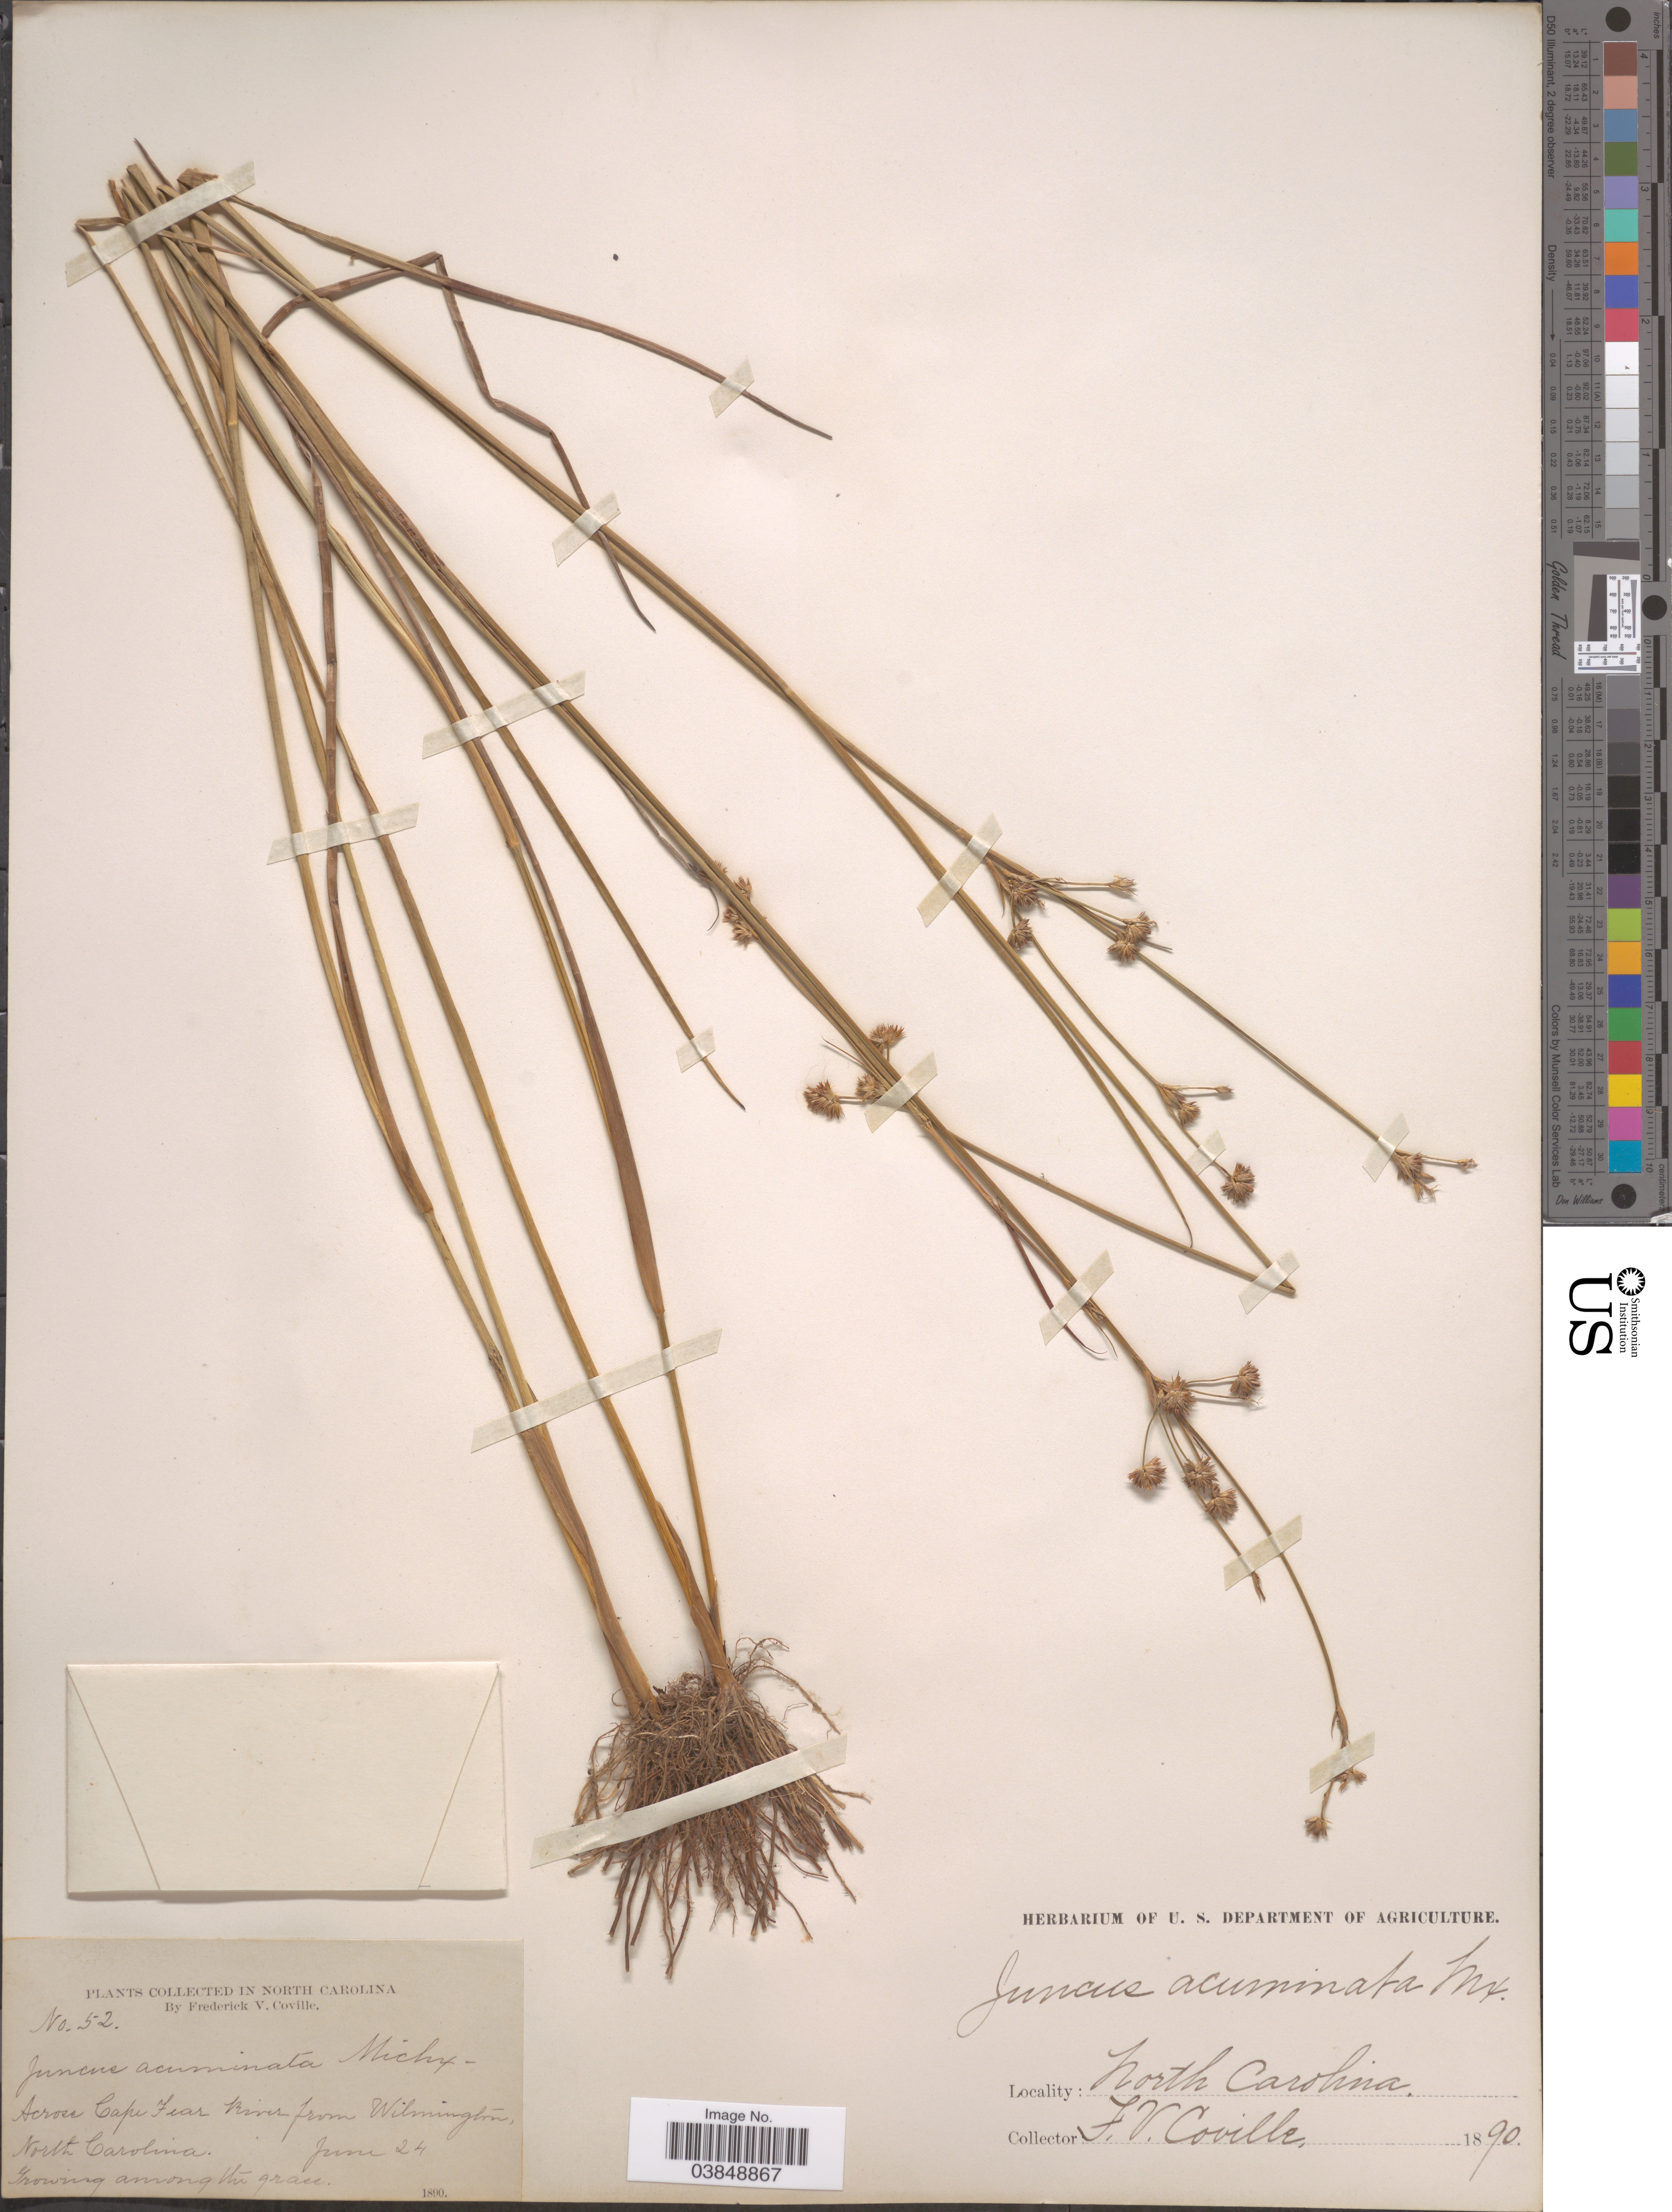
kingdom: Plantae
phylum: Tracheophyta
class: Liliopsida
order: Poales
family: Juncaceae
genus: Juncus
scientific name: Juncus acuminatus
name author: Michx.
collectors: F. V. Coville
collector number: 52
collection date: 1890-06-24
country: United States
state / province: North Carolina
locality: Across Cape Fear. River from Wilmington.